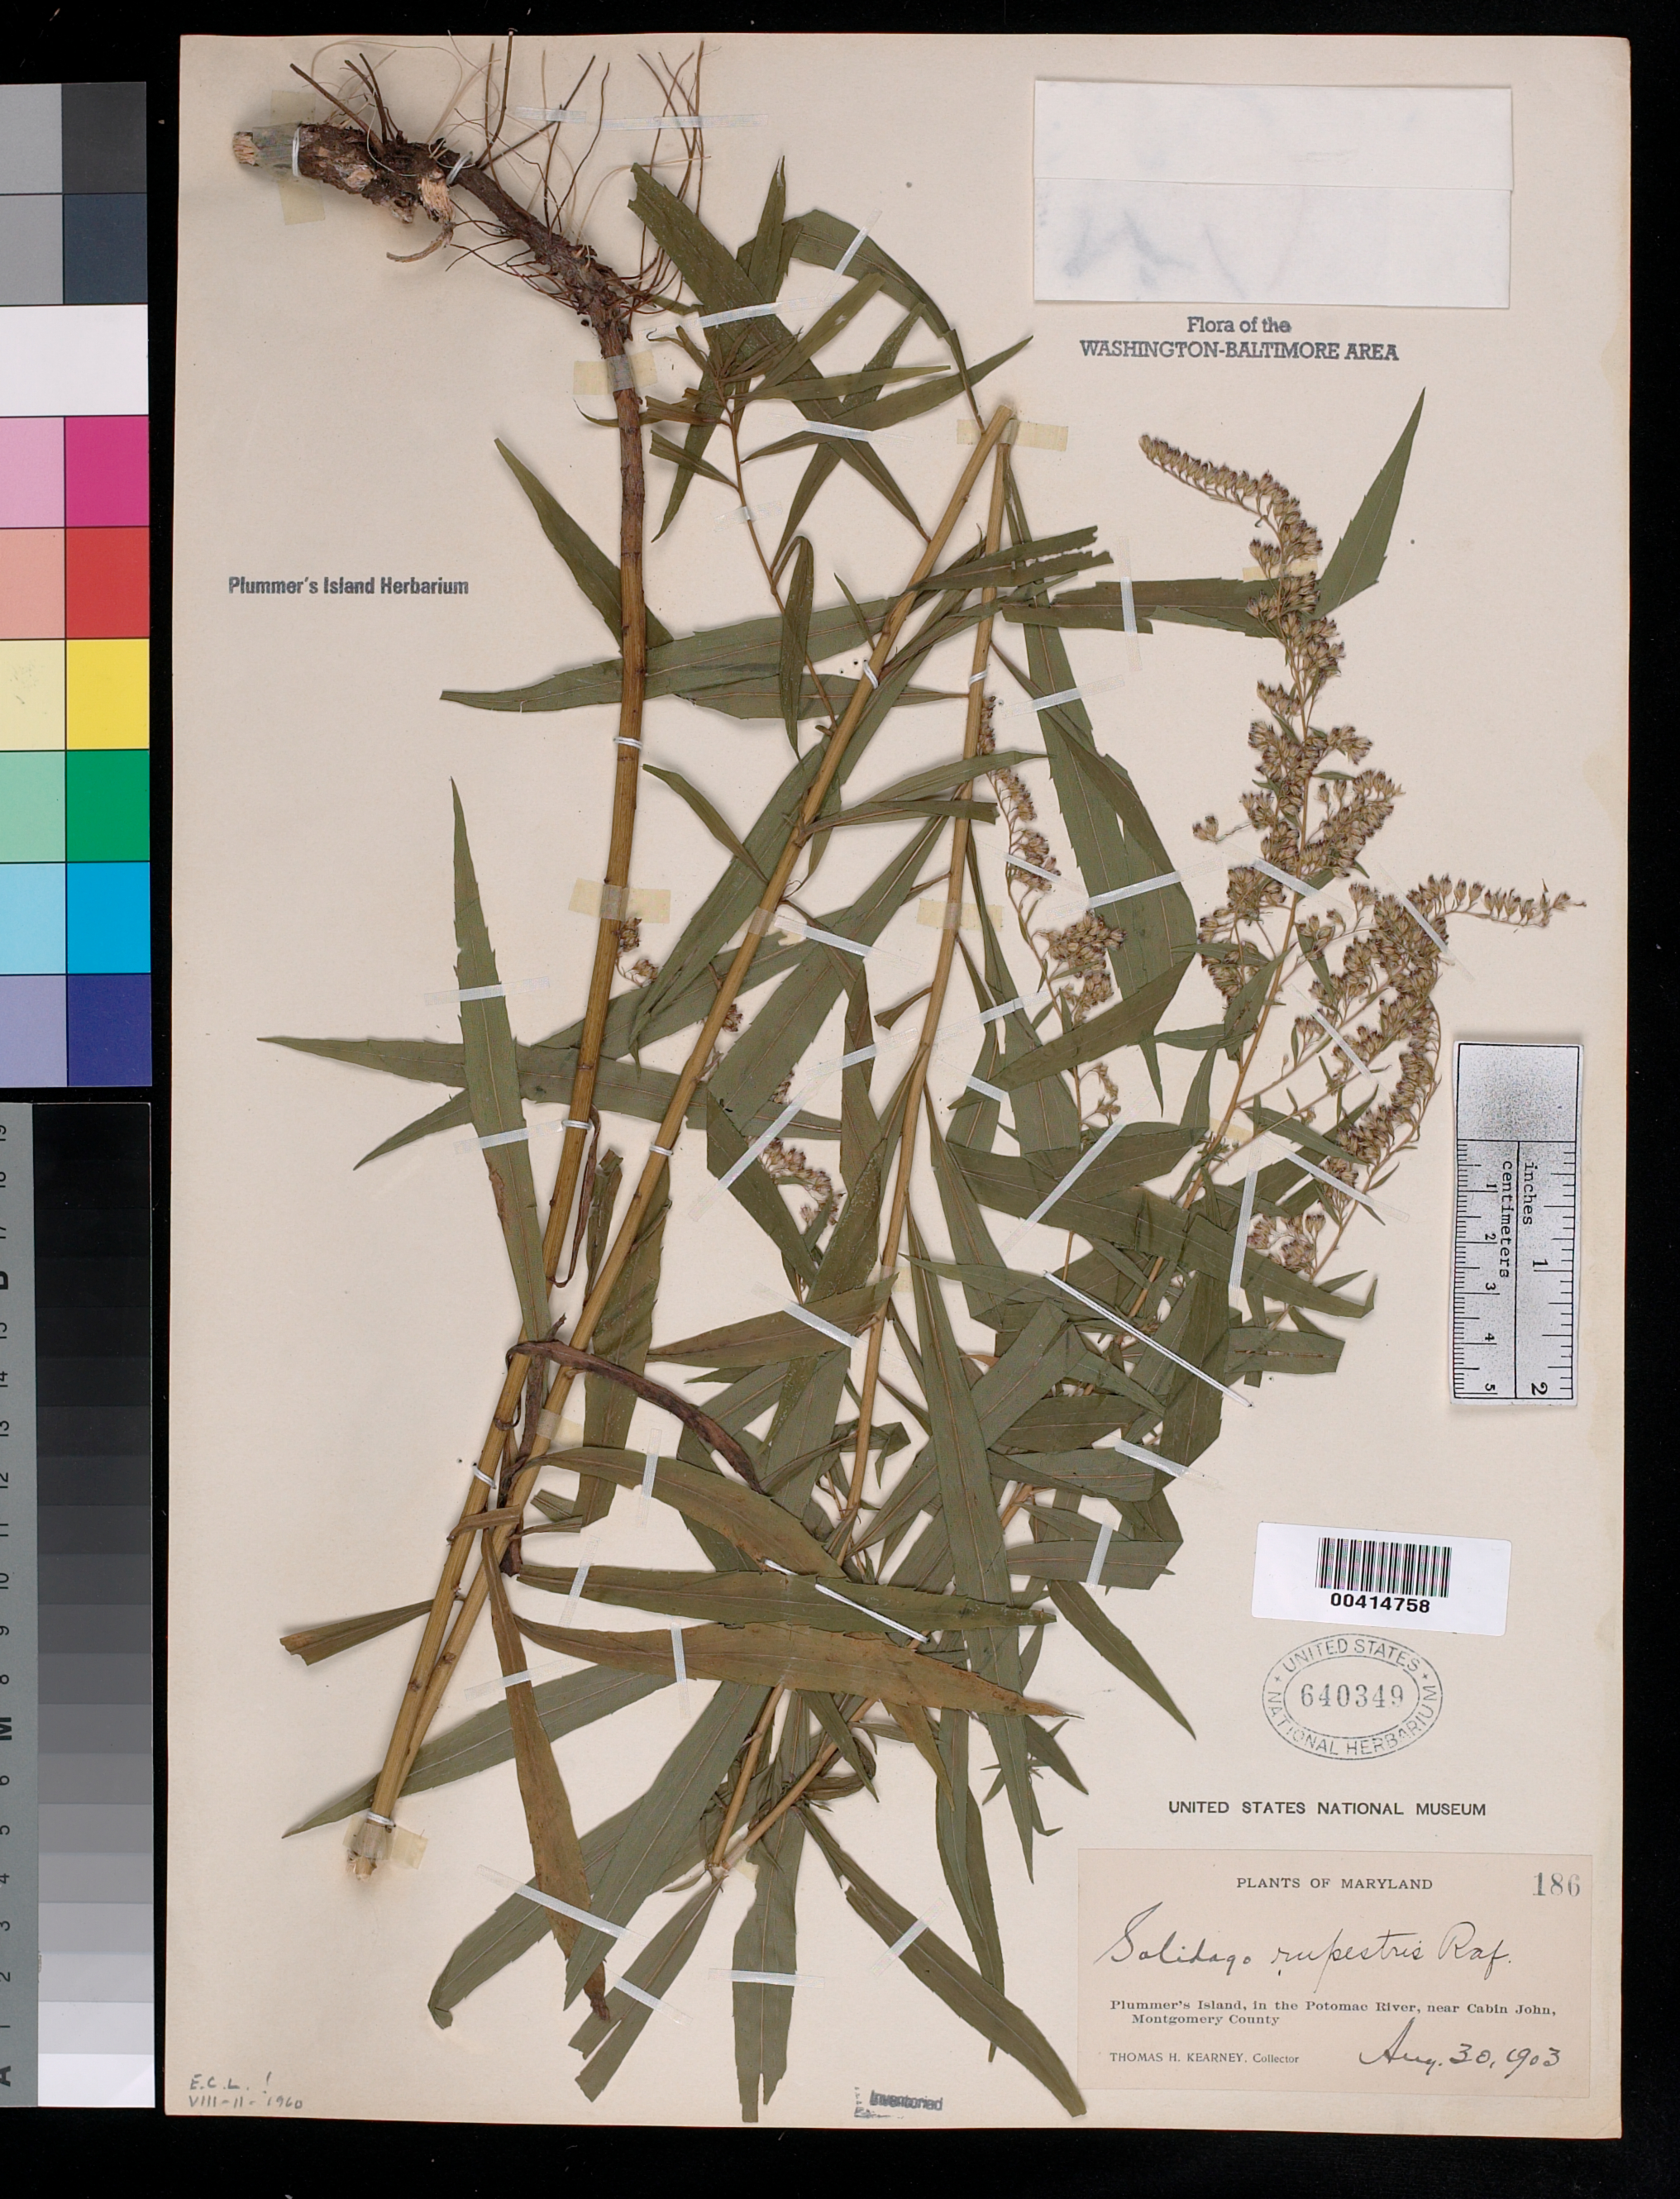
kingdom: Plantae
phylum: Tracheophyta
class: Magnoliopsida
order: Asterales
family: Asteraceae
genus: Solidago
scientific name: Solidago rupestris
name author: Raf.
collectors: T. H. Kearney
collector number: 186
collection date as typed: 30 Aug 1903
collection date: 1903-08-30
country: United States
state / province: Maryland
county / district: Montgomery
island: Plummers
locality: Plummer's Island C. & O. Canal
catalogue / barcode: US 640349